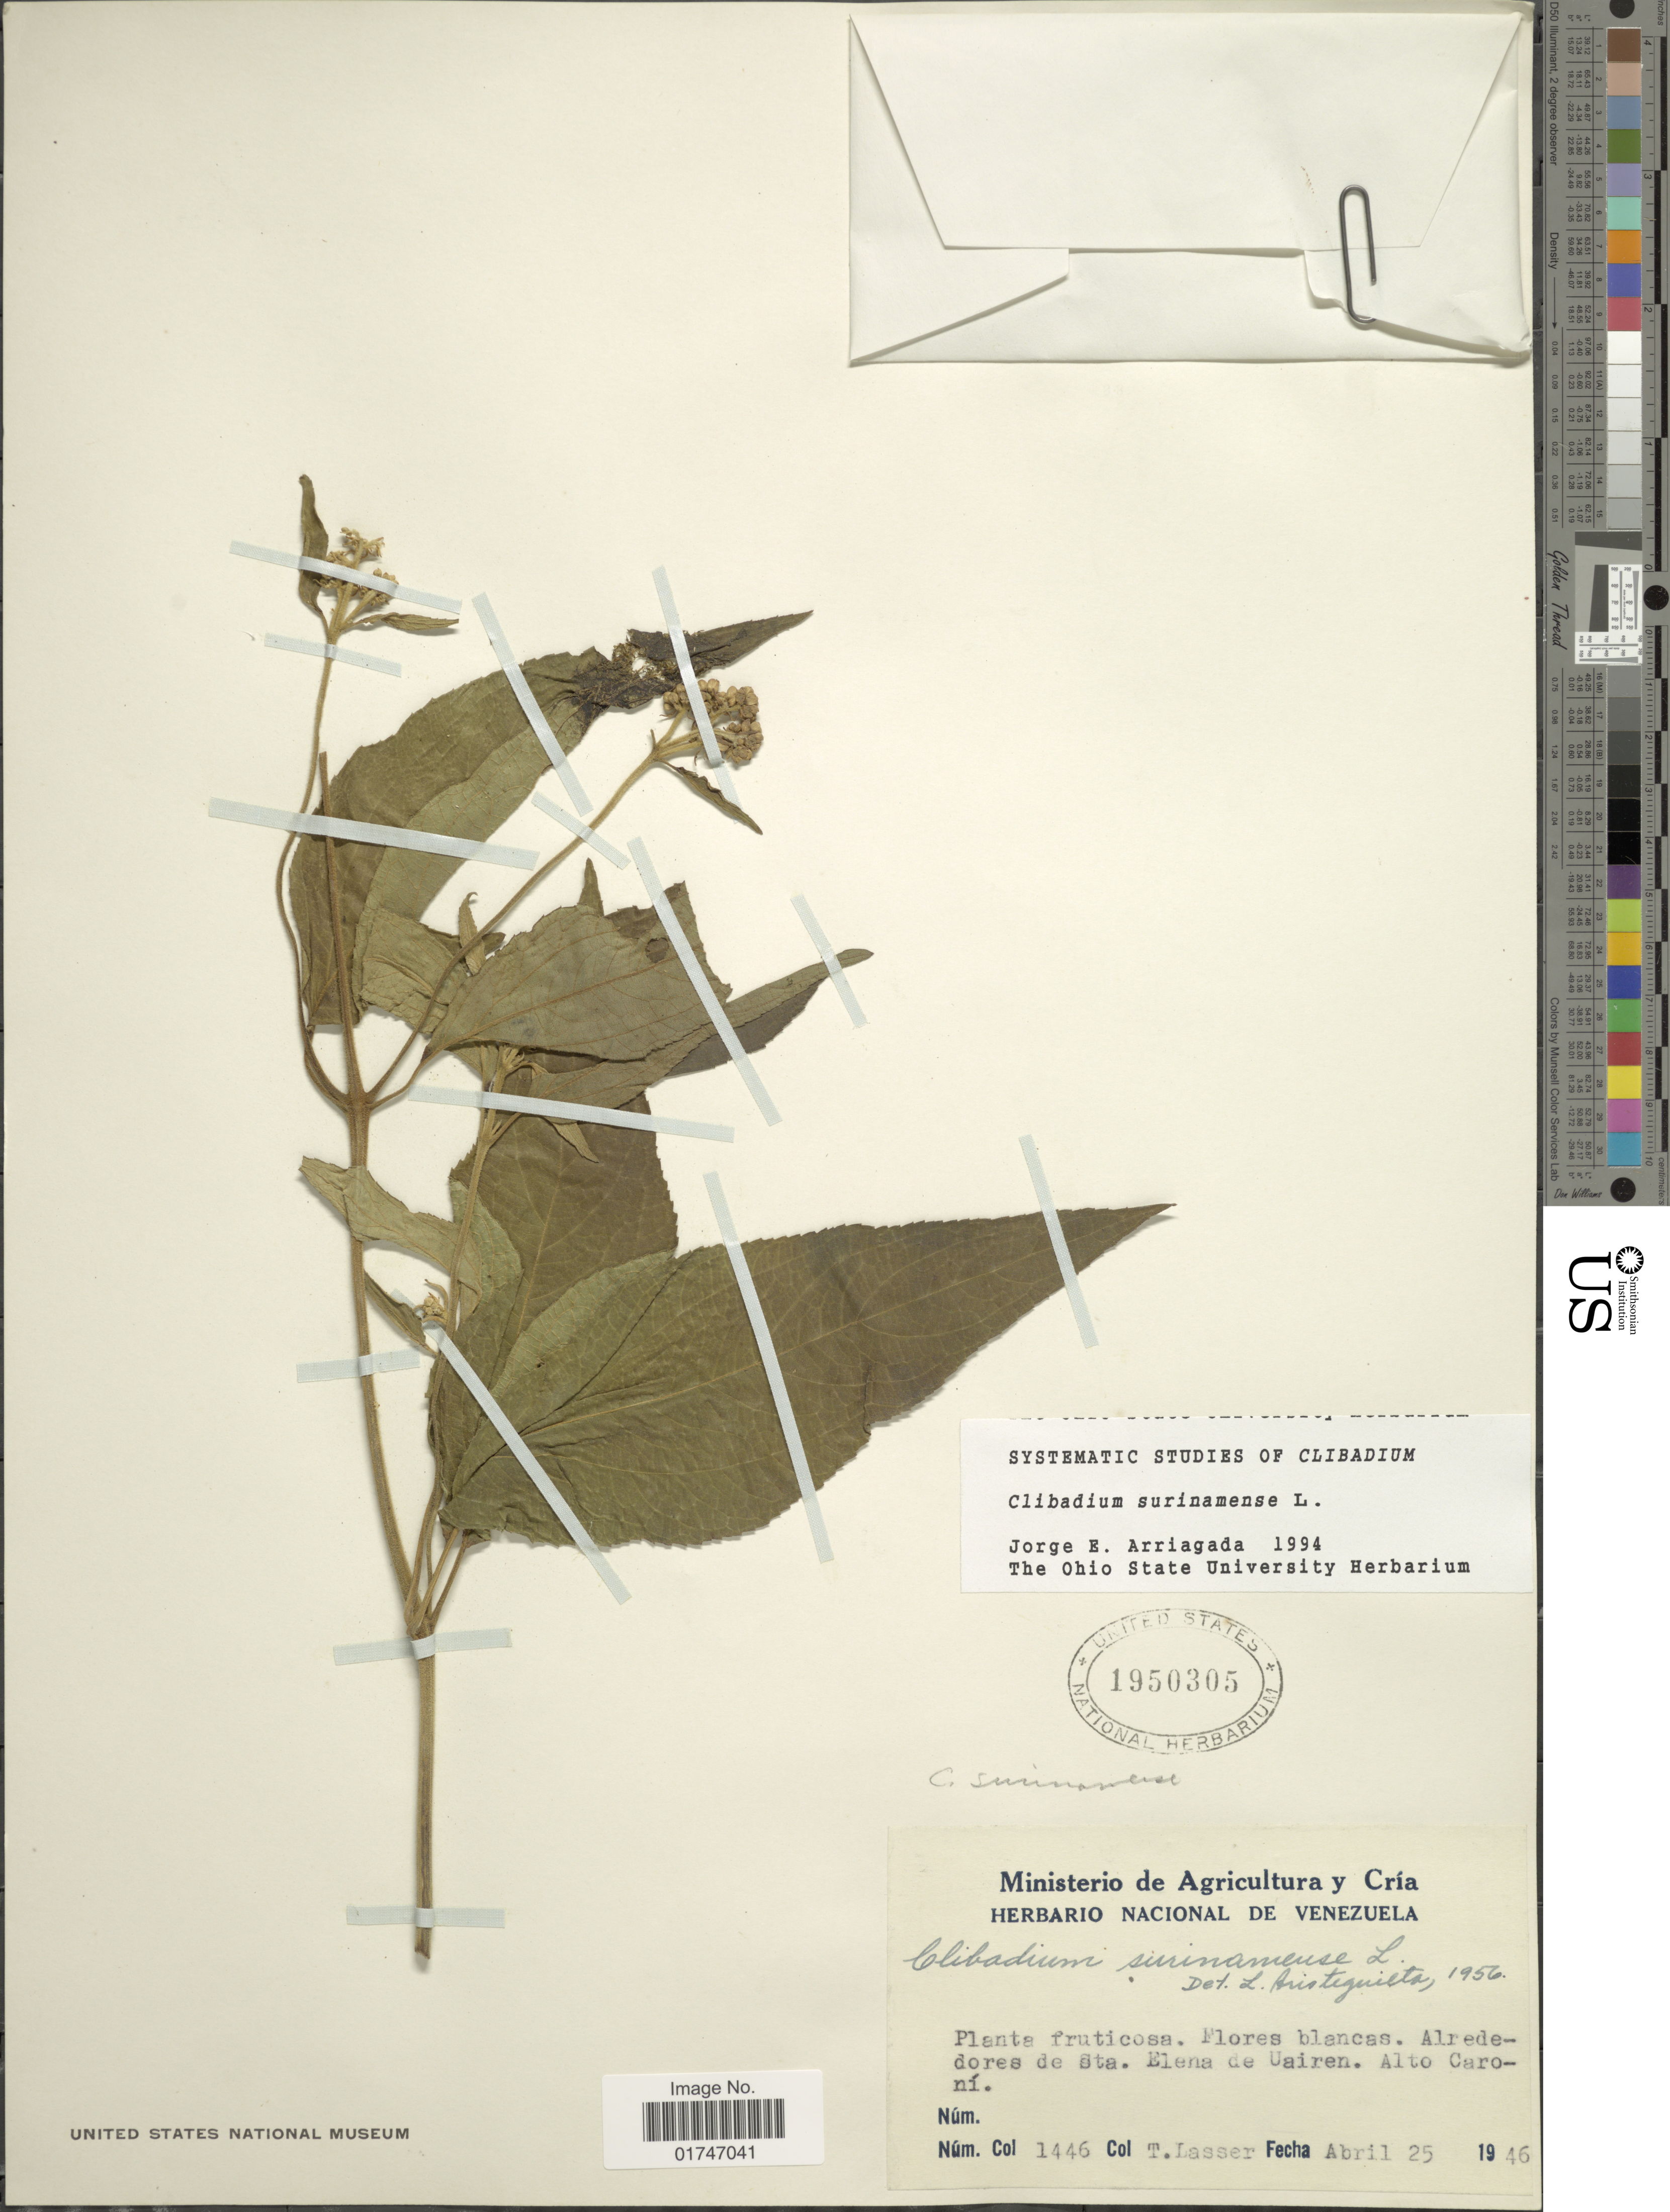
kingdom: Plantae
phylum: Tracheophyta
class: Magnoliopsida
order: Asterales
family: Asteraceae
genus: Clibadium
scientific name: Clibadium surinamense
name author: L.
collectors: T. Lasser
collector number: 1446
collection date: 1946-04-25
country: Venezuela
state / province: Bolívar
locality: Alrededores de Sta. Elena de Uairen. Alto Caroní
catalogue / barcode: US 1950305